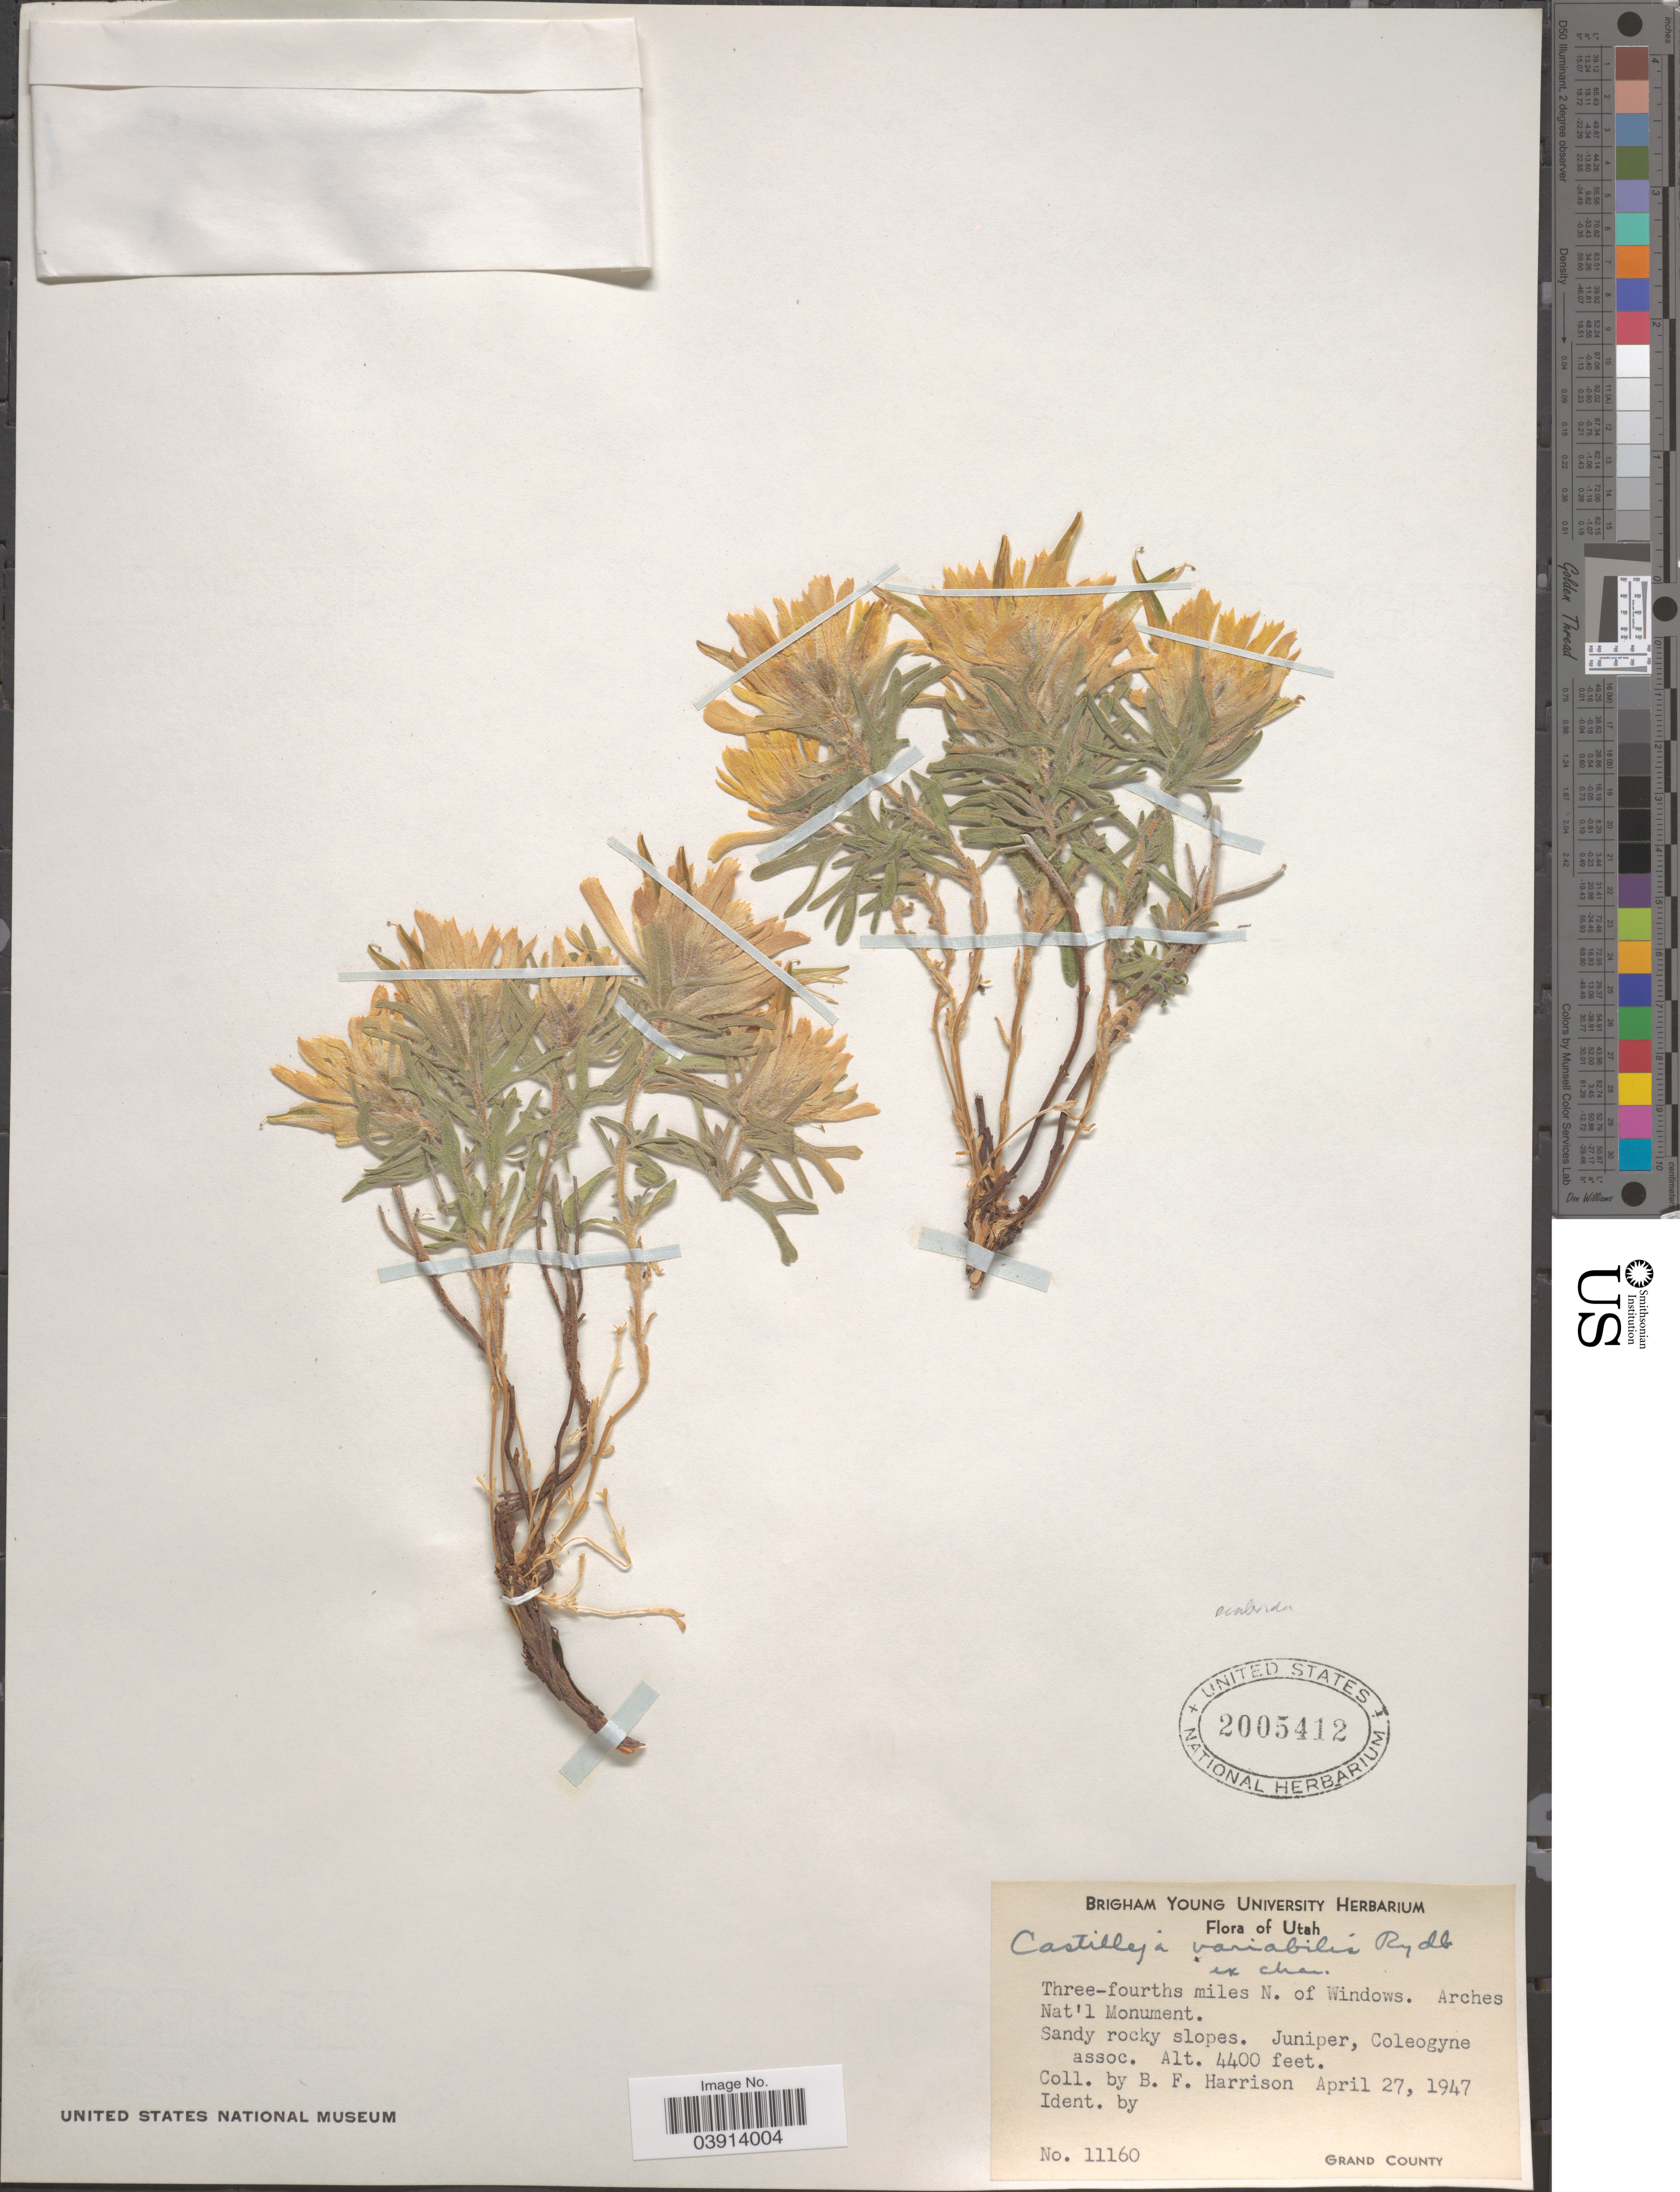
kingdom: Plantae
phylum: Tracheophyta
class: Magnoliopsida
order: Lamiales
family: Orobanchaceae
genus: Castilleja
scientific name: Castilleja scabrida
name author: Eastw.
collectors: B. F. Harrison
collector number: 11160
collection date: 1947-04-27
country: United States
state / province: Utah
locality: Three-fourths miles N. of Windows. Arches Nat'l Monument. Juniper, Coleogyne assoc. Grand County.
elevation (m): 1341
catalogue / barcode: US 2005412